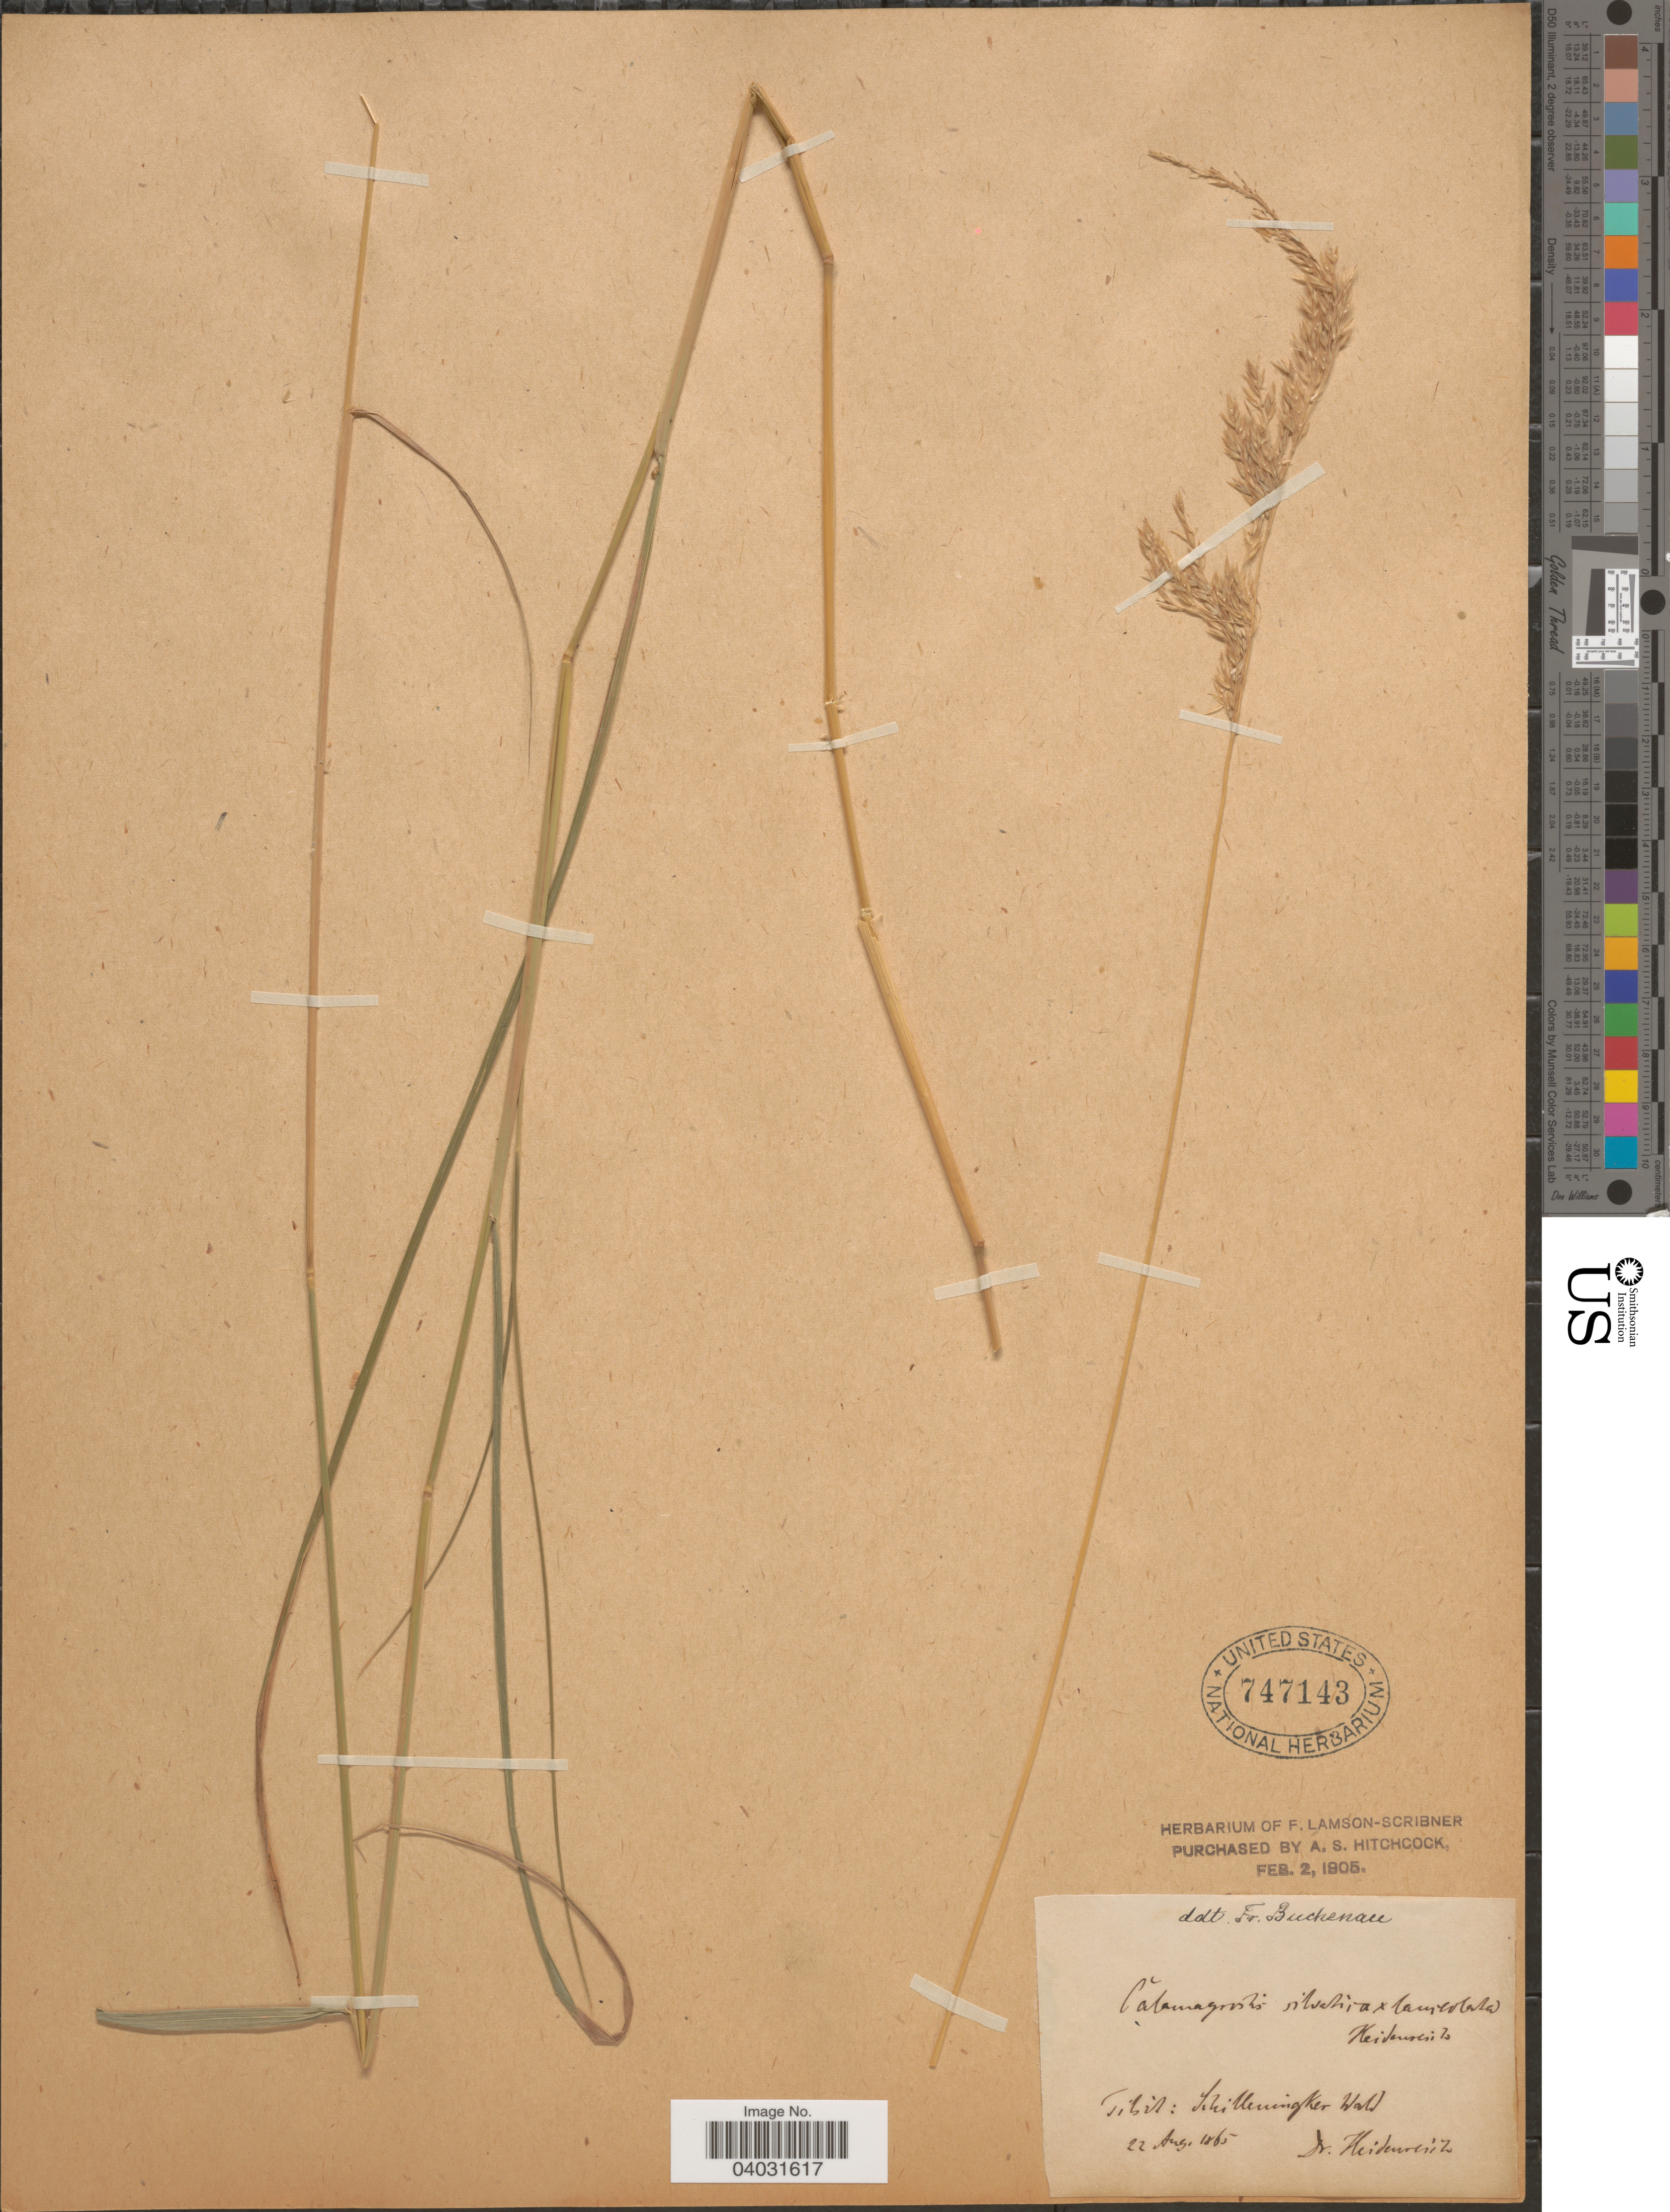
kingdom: Plantae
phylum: Tracheophyta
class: Liliopsida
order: Poales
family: Poaceae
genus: Calamagrostis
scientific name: Calamagrostis varia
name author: Host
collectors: -. Heidenreich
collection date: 1865-08-22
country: Russian Federation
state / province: Kaliningrad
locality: Tilsit: Schilleningken Wald.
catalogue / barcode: US 747143